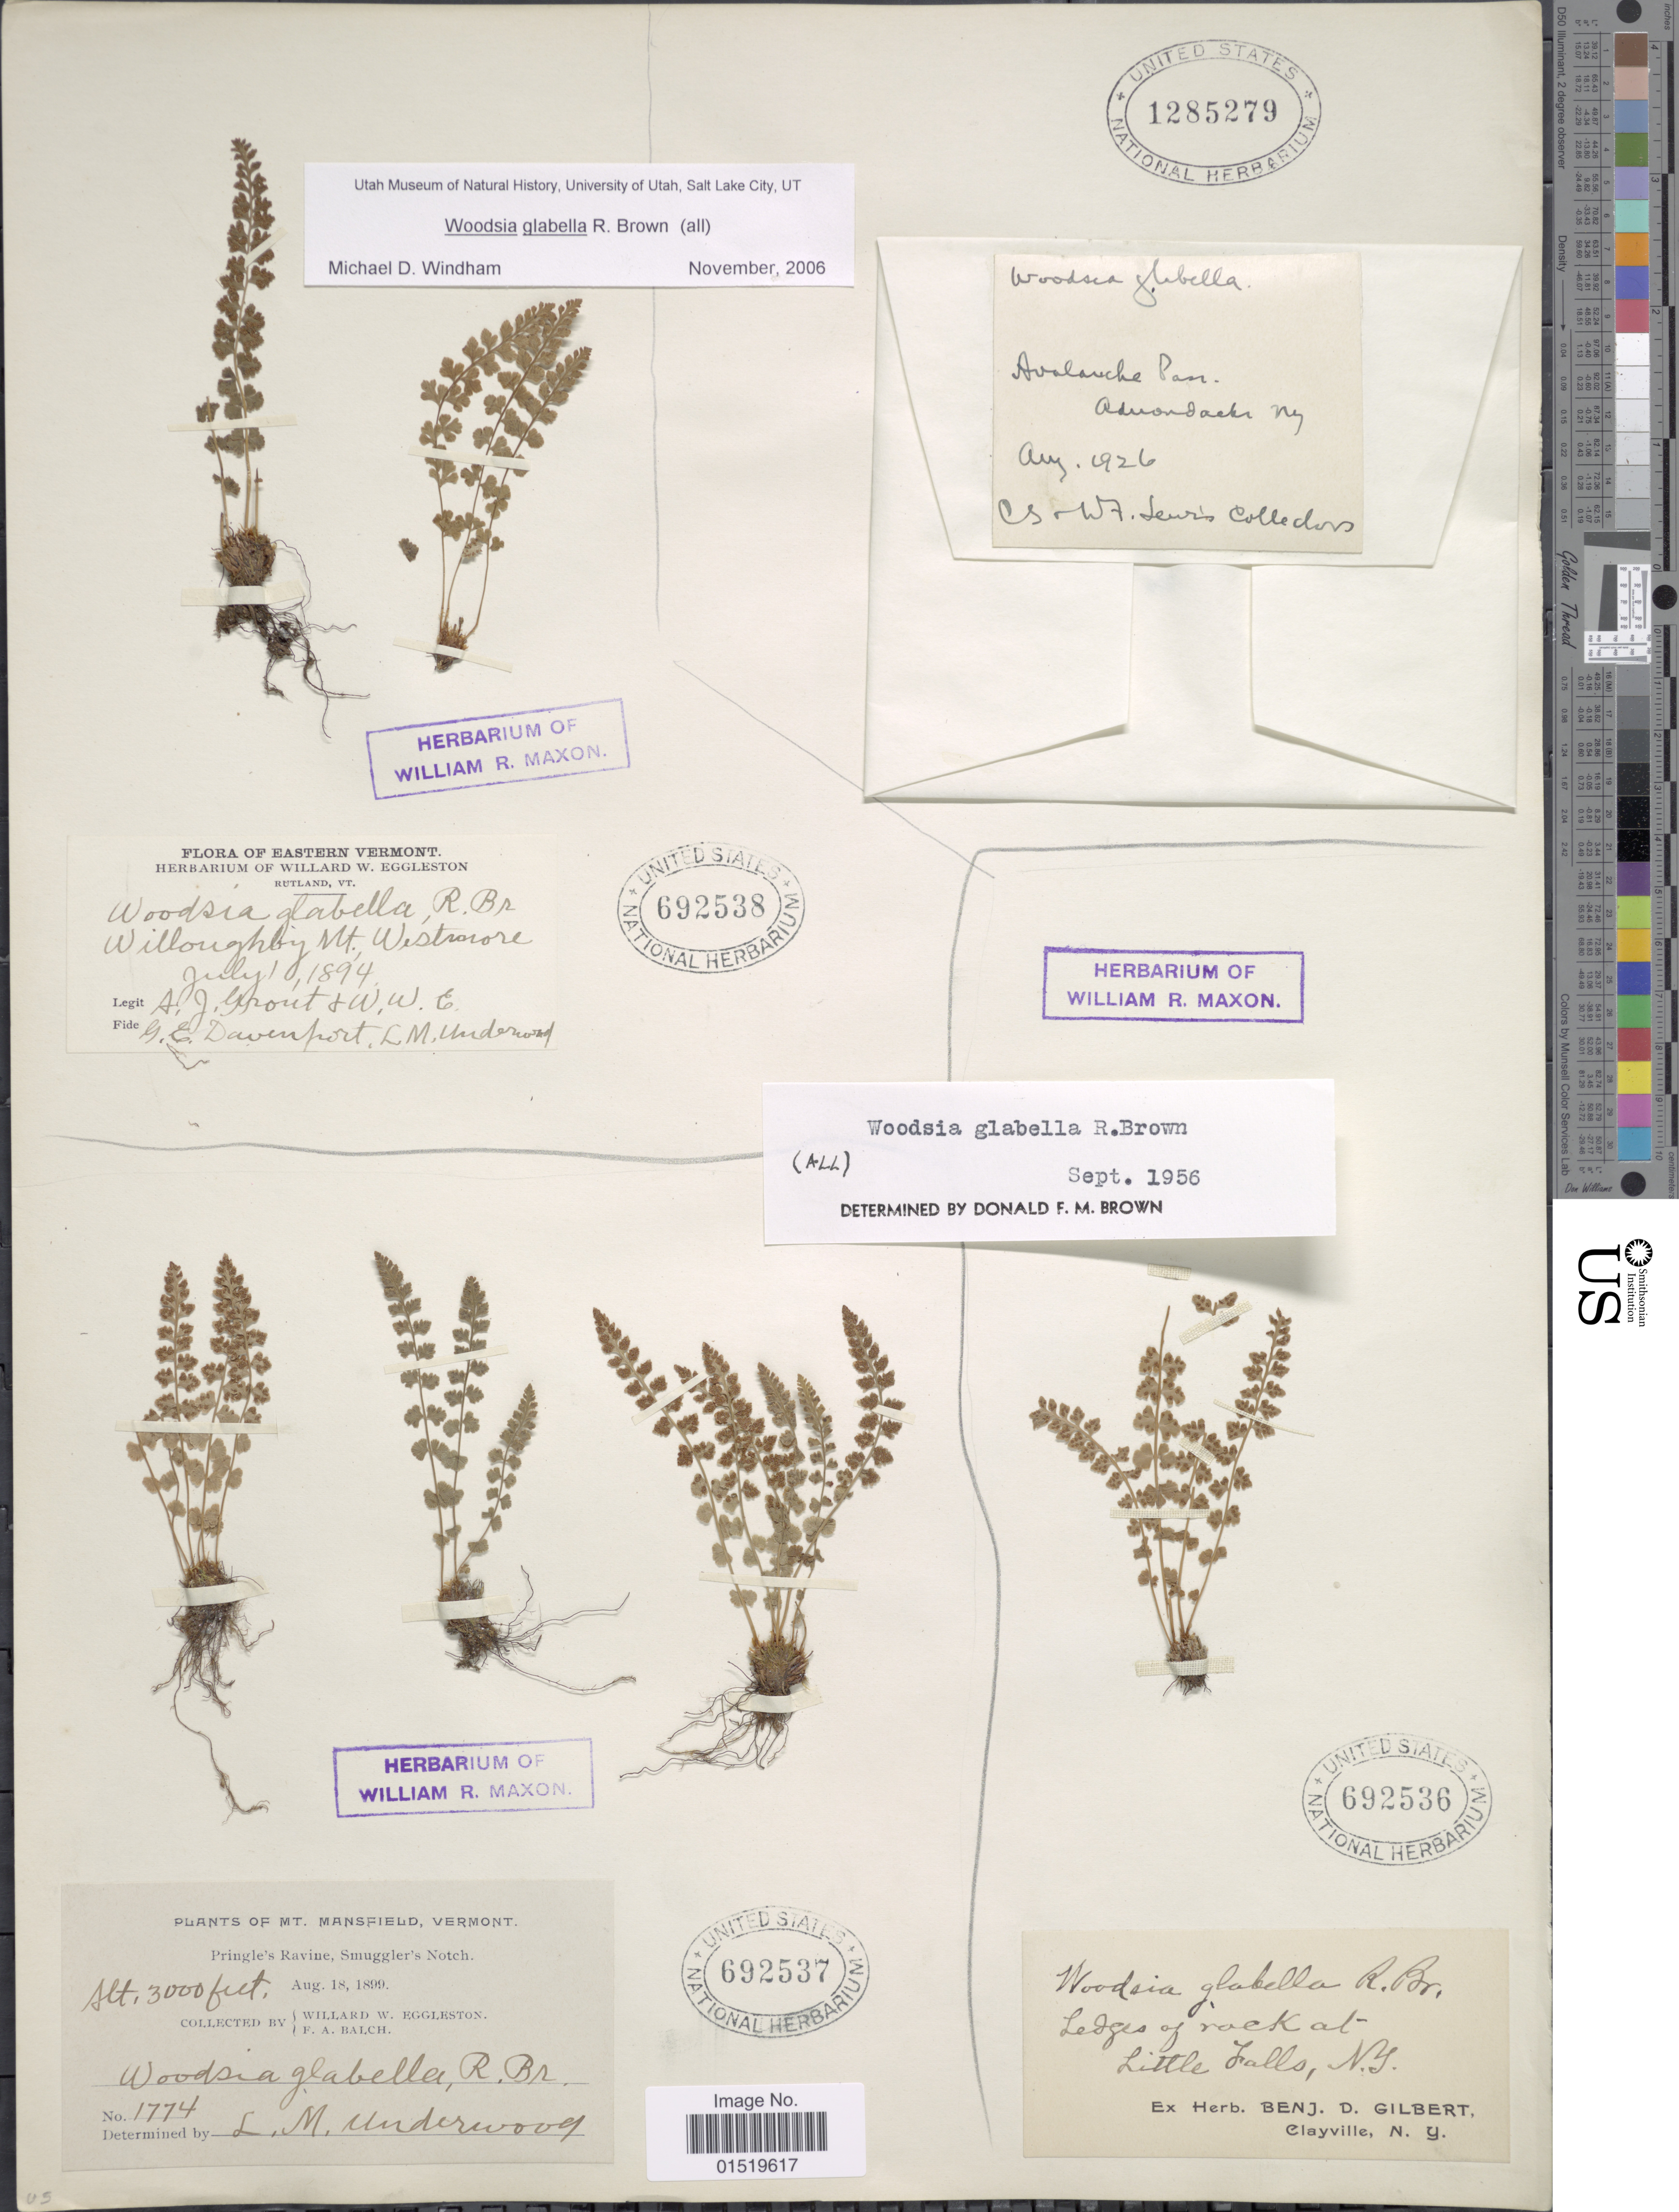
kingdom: Plantae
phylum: Tracheophyta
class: Polypodiopsida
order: Polypodiales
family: Woodsiaceae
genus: Woodsia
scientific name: Woodsia glabella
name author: R. Br.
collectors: G. E. Davenport & W. W. Eggleston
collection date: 1894-07-01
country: United States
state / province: Vermont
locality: Eastern Vermont, Willoughby Mt., Westmore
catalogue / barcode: US 692538-3